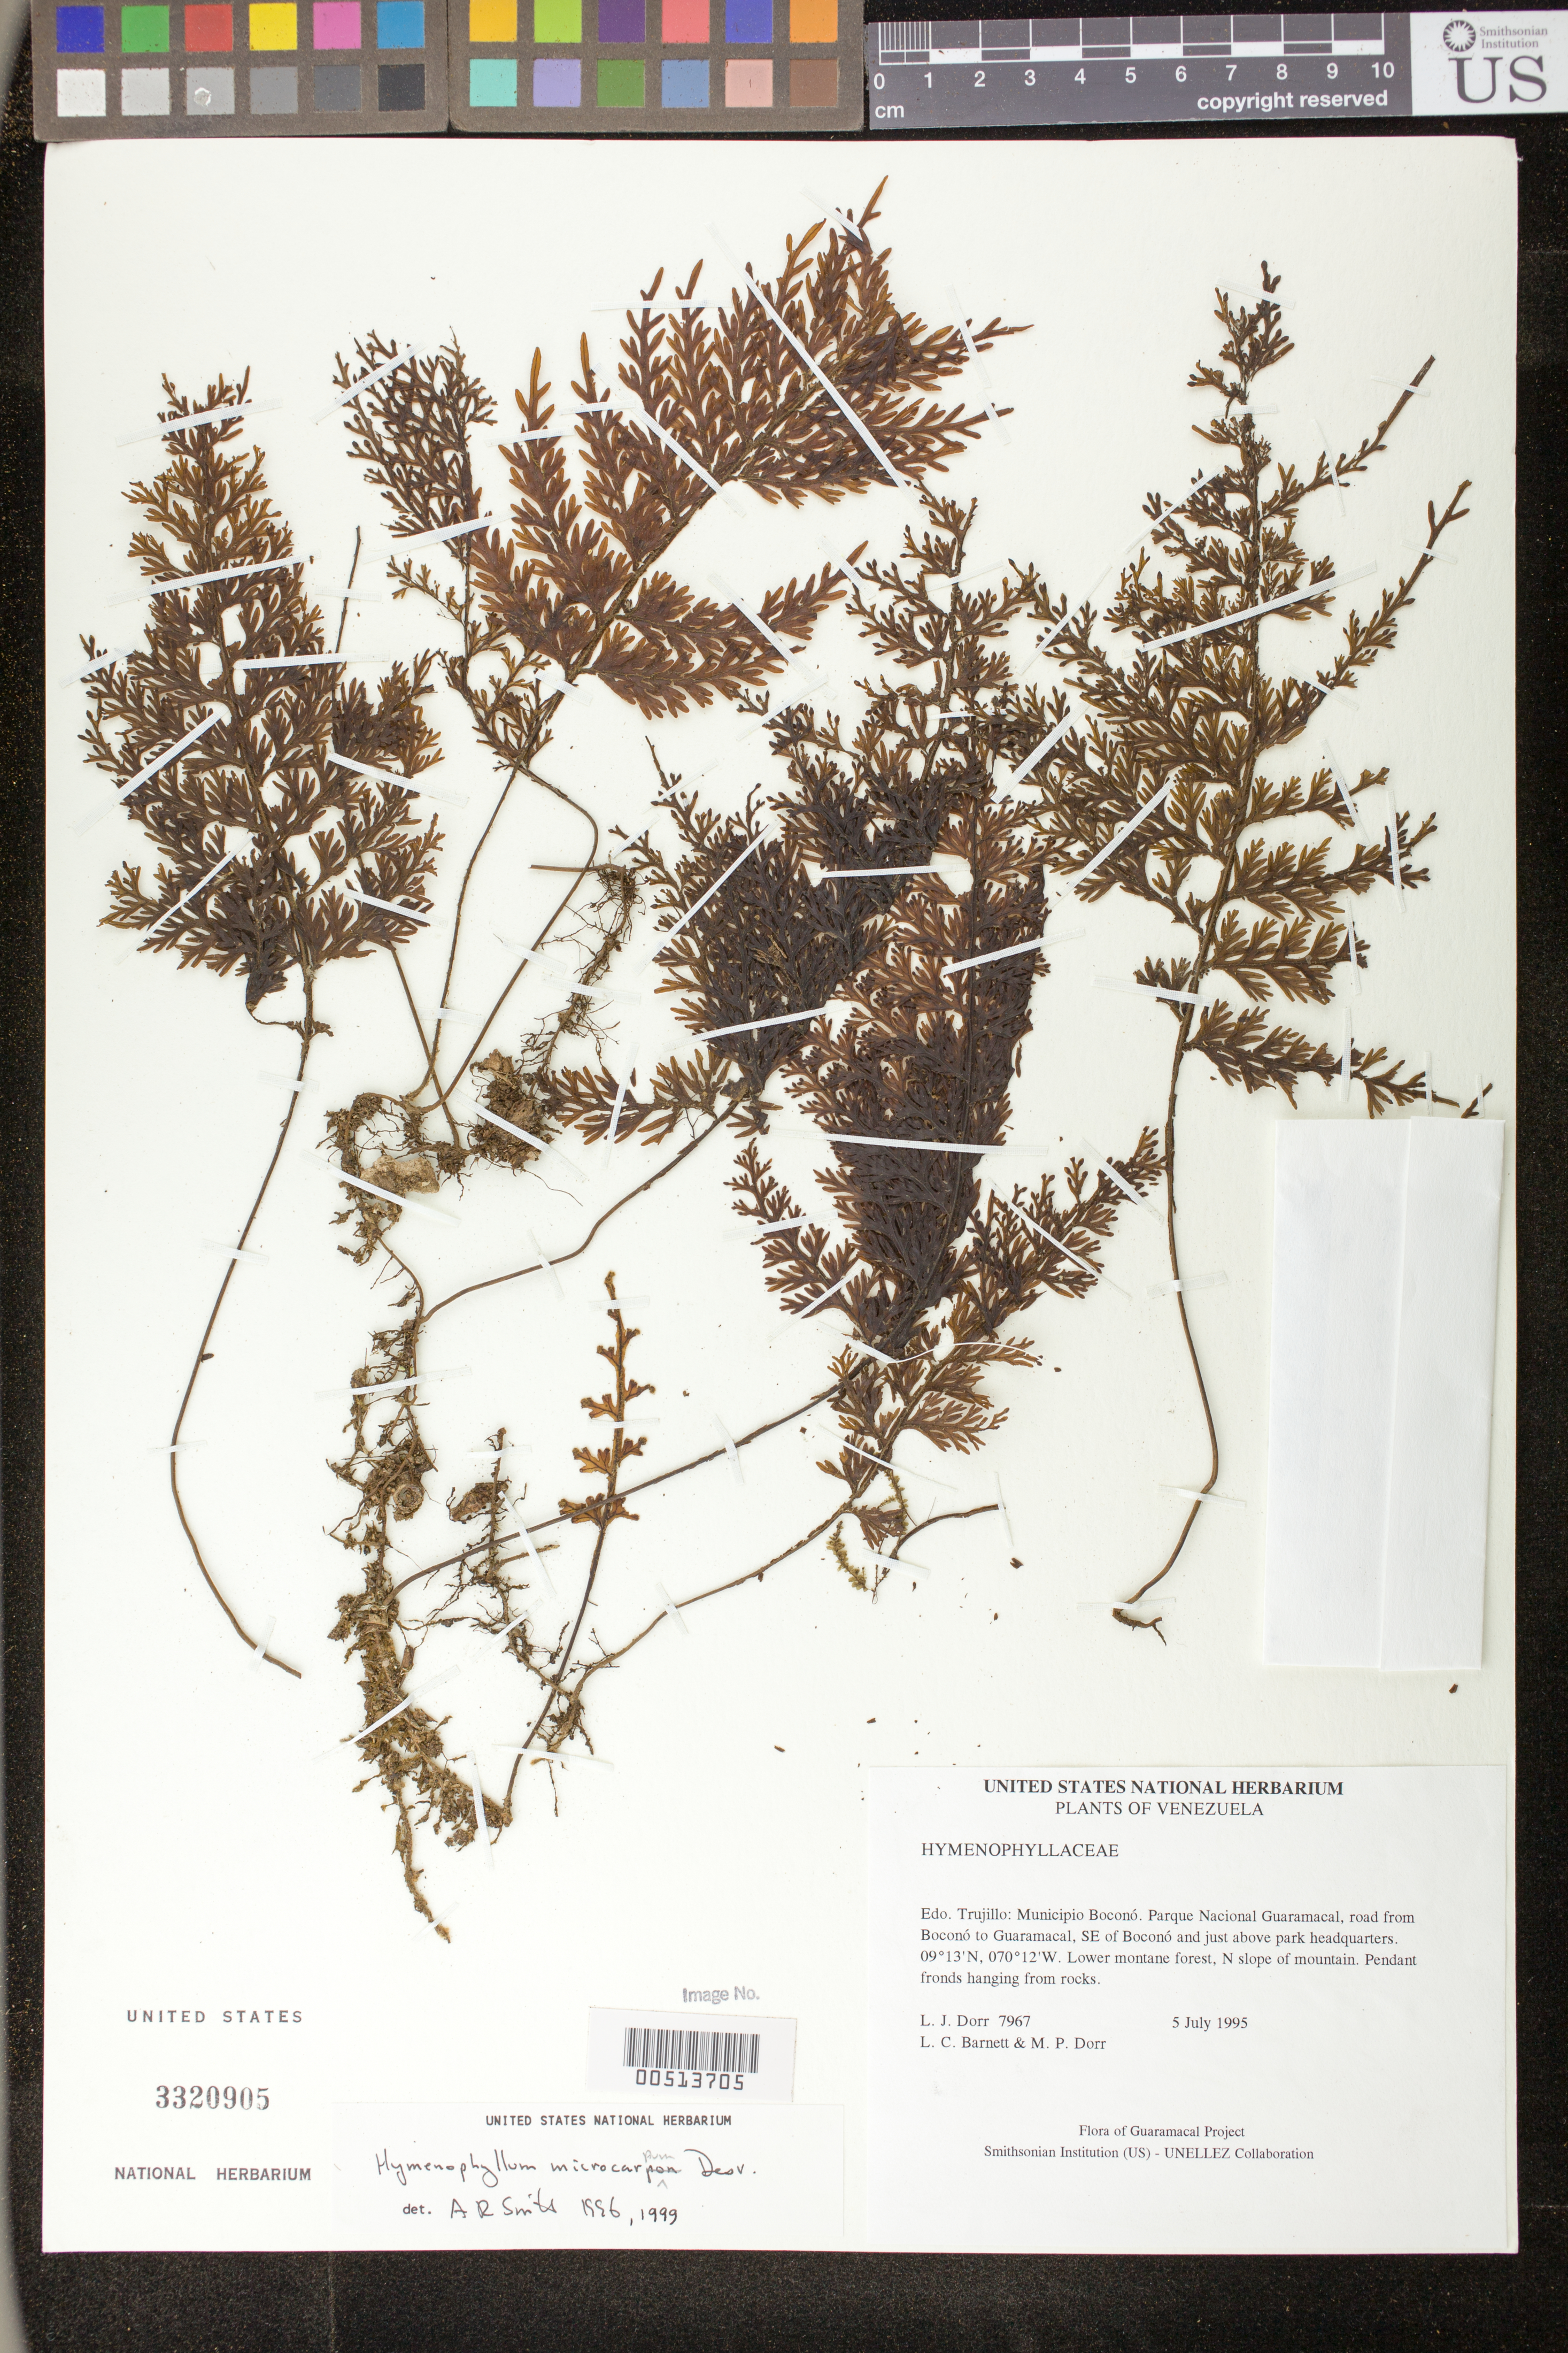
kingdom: Plantae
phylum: Tracheophyta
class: Polypodiopsida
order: Hymenophyllales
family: Hymenophyllaceae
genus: Hymenophyllum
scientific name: Hymenophyllum microcarpum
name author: (Desv.) Lellinger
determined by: Smith, Alan R., (UC)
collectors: L. J. Dorr, L. C. Barnett & M. P. Dorr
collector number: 7967 p.p.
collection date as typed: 05 Jul 1995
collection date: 1995-07-05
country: Venezuela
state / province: Trujillo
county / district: Boconó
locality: Parque Nacional Guaramacal, road from Boconó to Guaramacal, SE of Boconó, just above park headquarters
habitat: Lower montane forest, N slope of mountain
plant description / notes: PORT, UC, US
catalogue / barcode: US 3320905